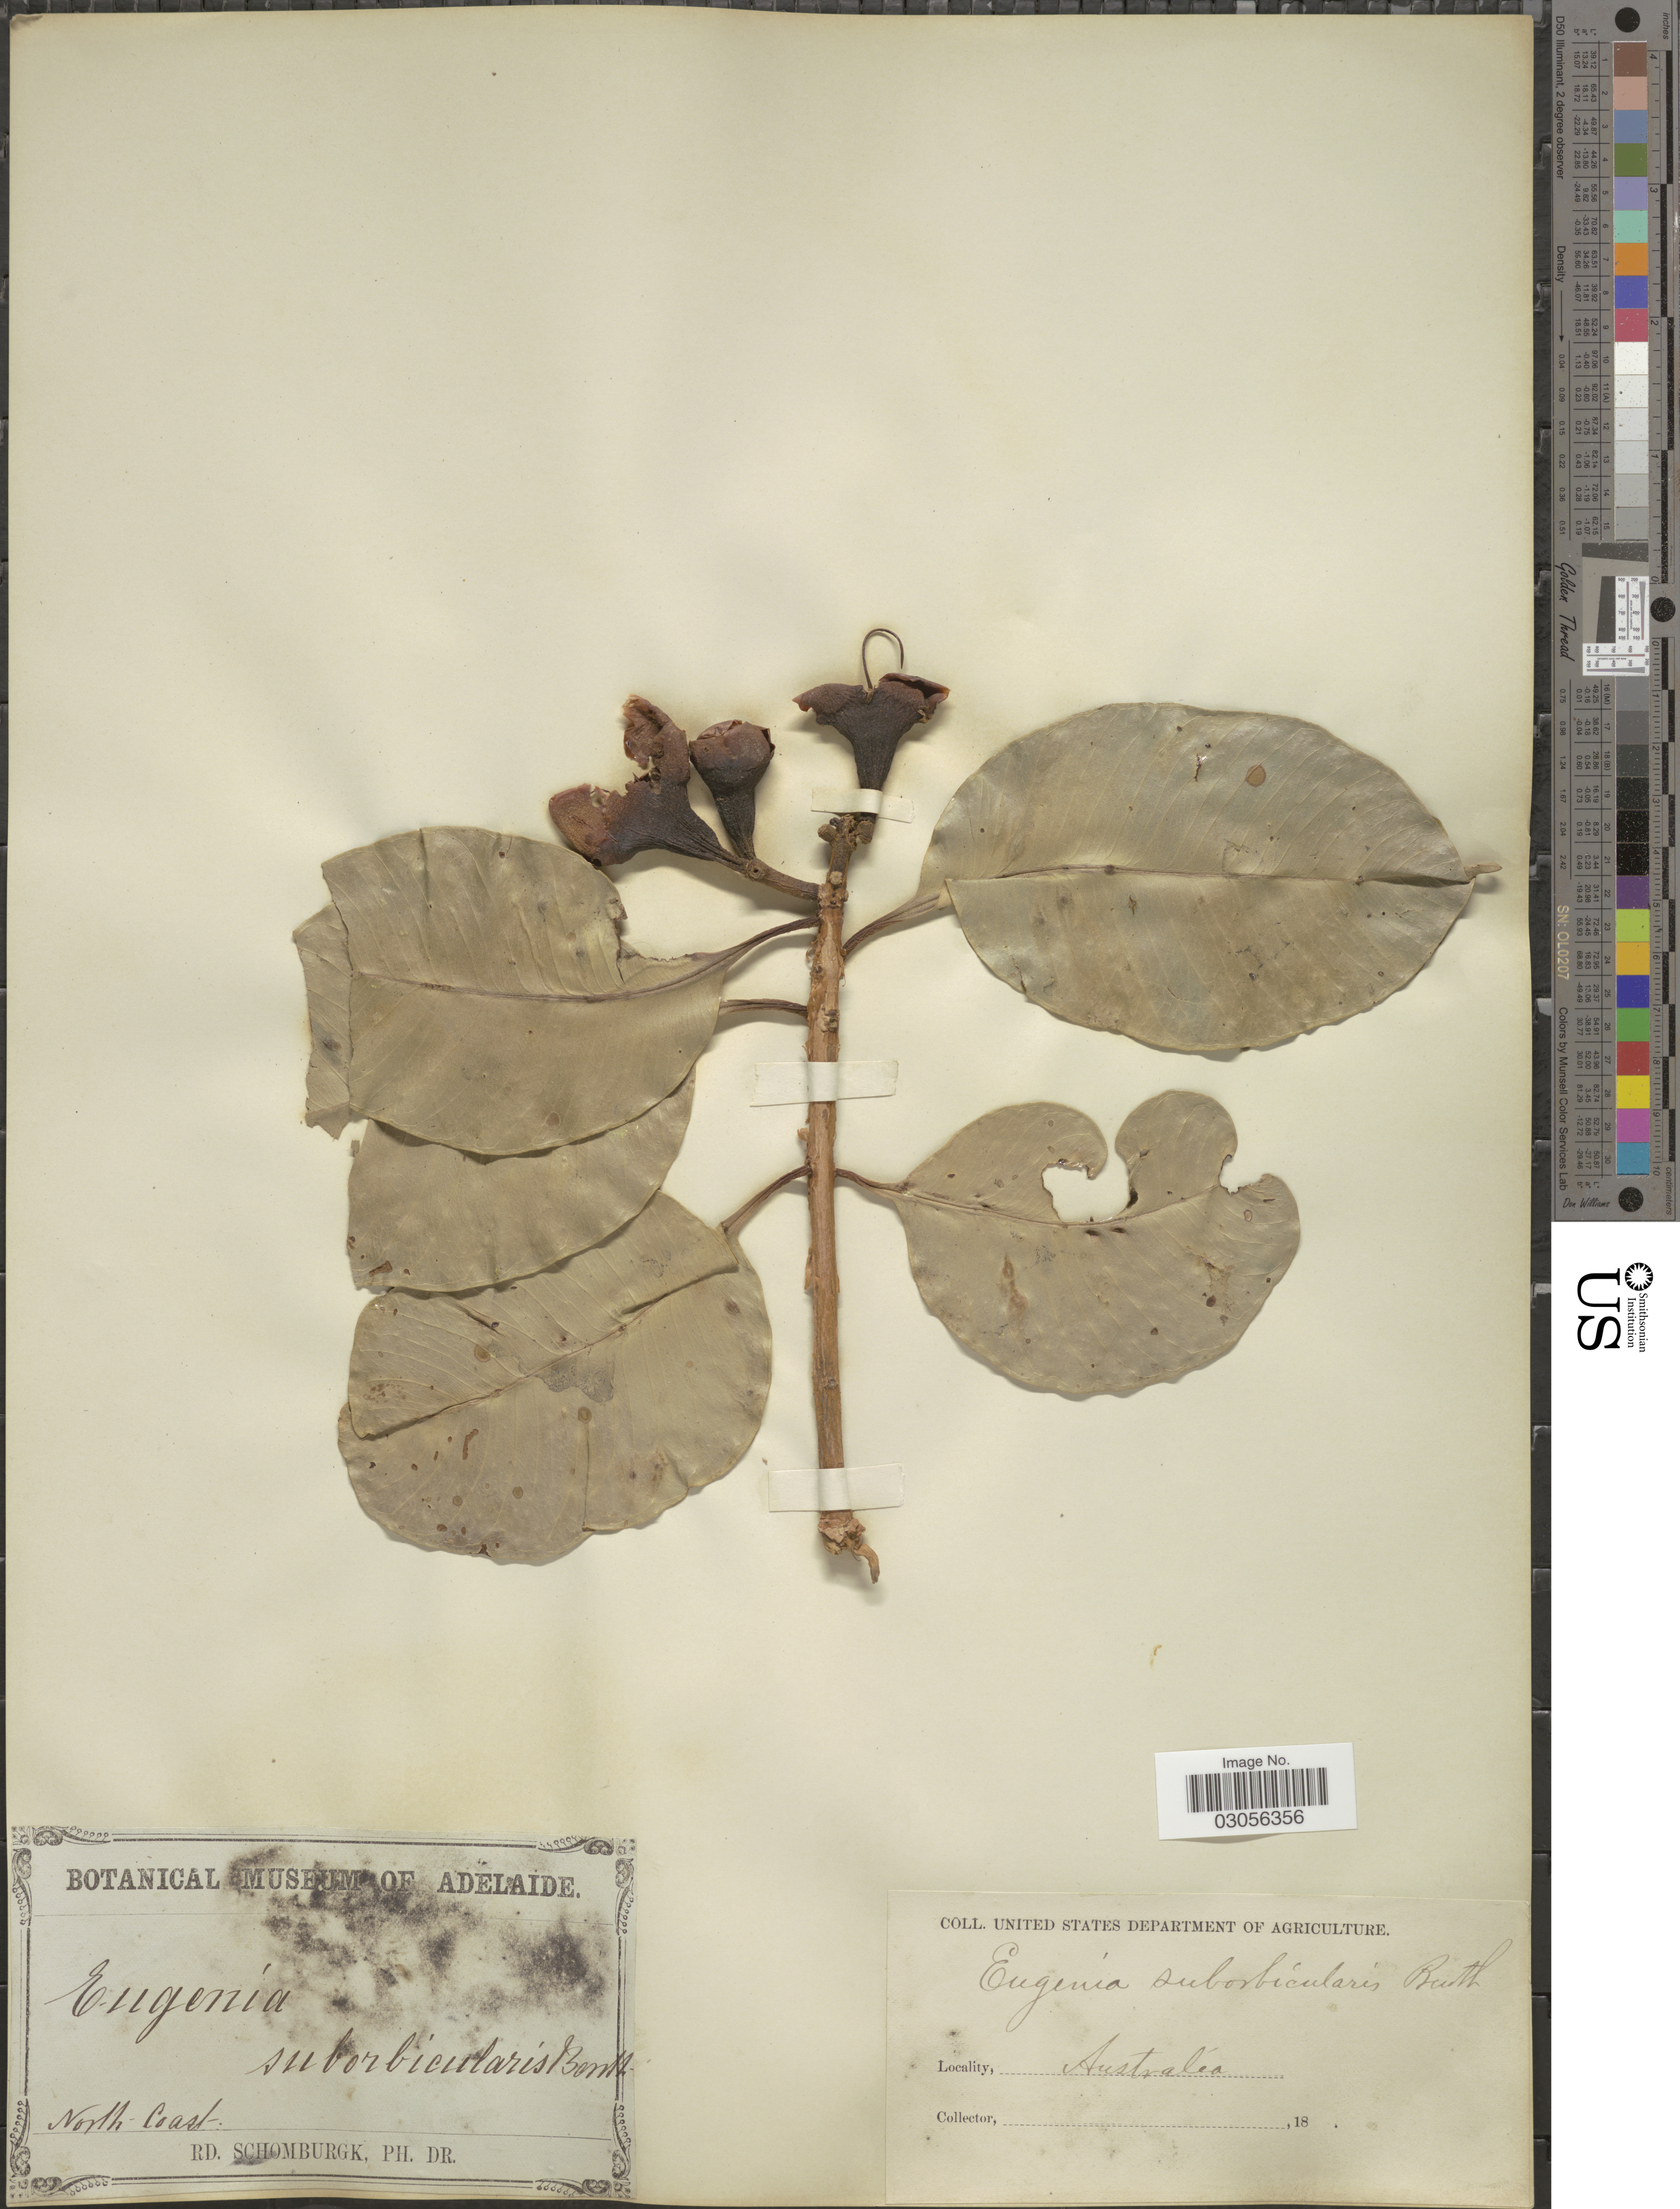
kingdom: Plantae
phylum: Tracheophyta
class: Magnoliopsida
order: Myrtales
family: Myrtaceae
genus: Syzygium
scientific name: Syzygium suborbiculare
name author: (Benth.) T.G. Hartley & L.M. Perry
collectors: -- Schomburgk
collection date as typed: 18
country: Australia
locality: North Coast.